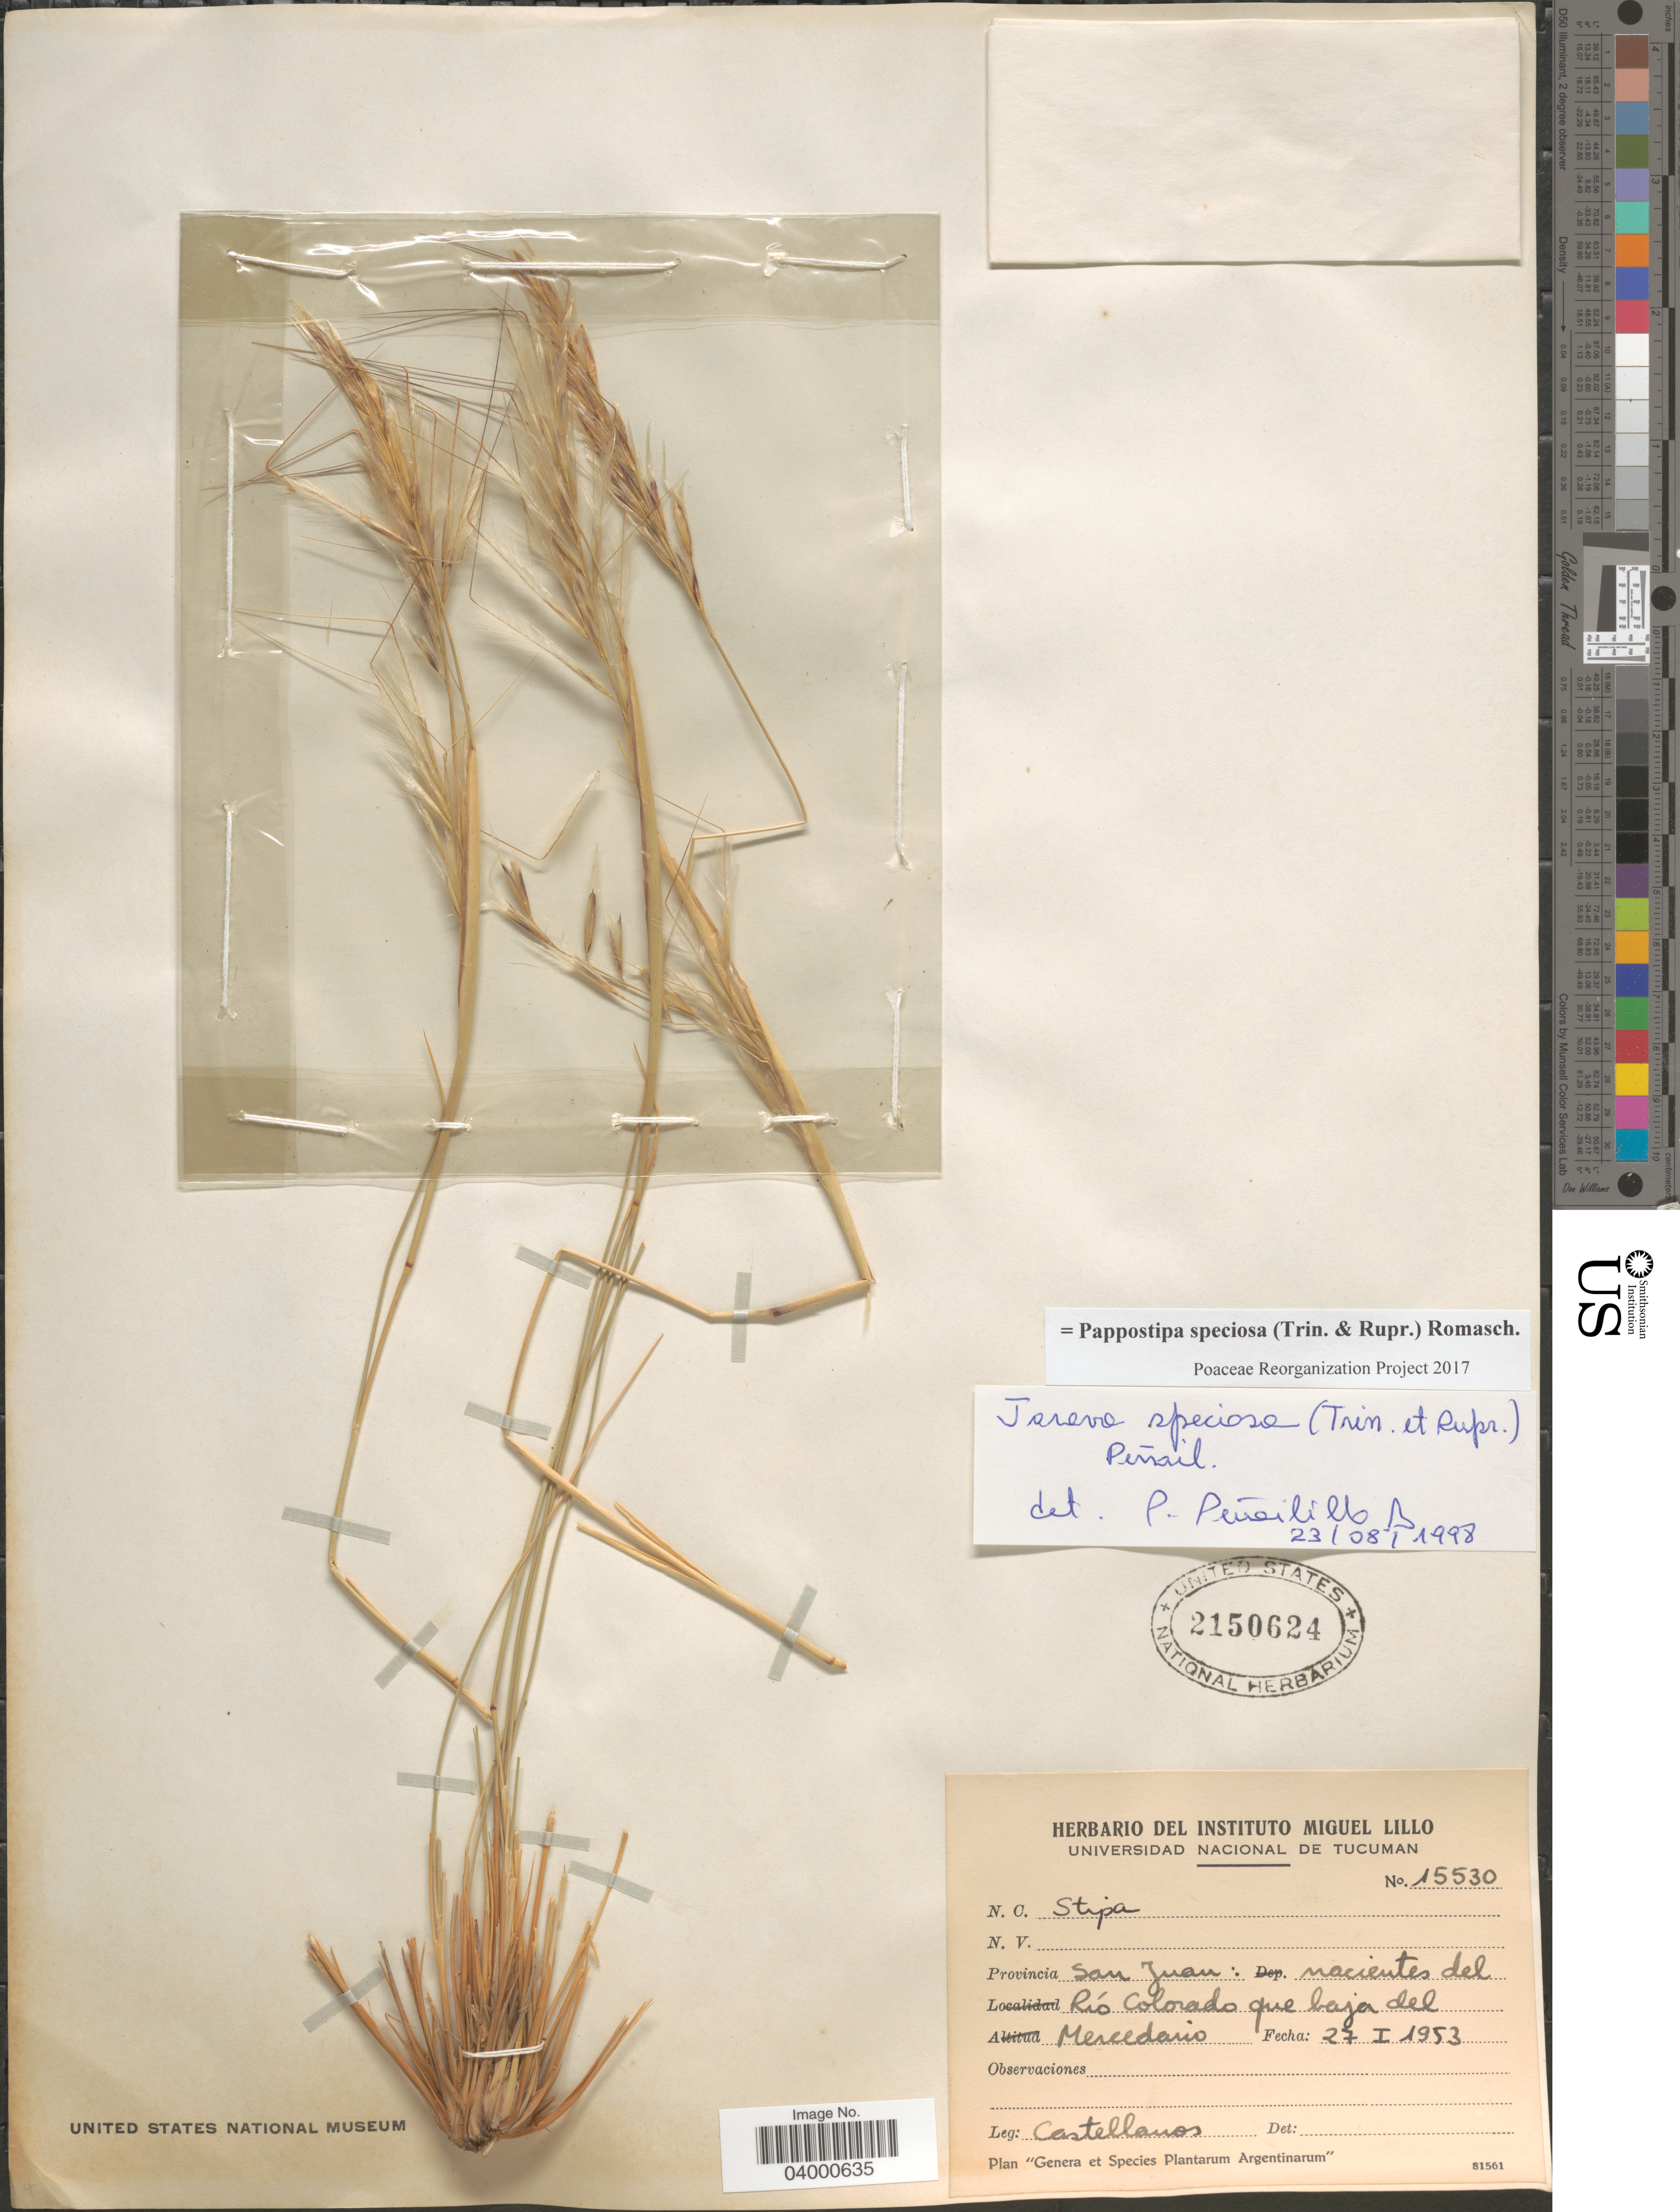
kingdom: Plantae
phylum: Tracheophyta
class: Liliopsida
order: Poales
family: Poaceae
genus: Pappostipa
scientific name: Pappostipa speciosa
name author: (Trin. & Rupr.) Romasch.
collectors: -- Castellanos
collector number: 15530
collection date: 1953-01-27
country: Argentina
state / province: San Juan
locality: Nacientes del Río Colorado que baja del Mercedario.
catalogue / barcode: US 2150624